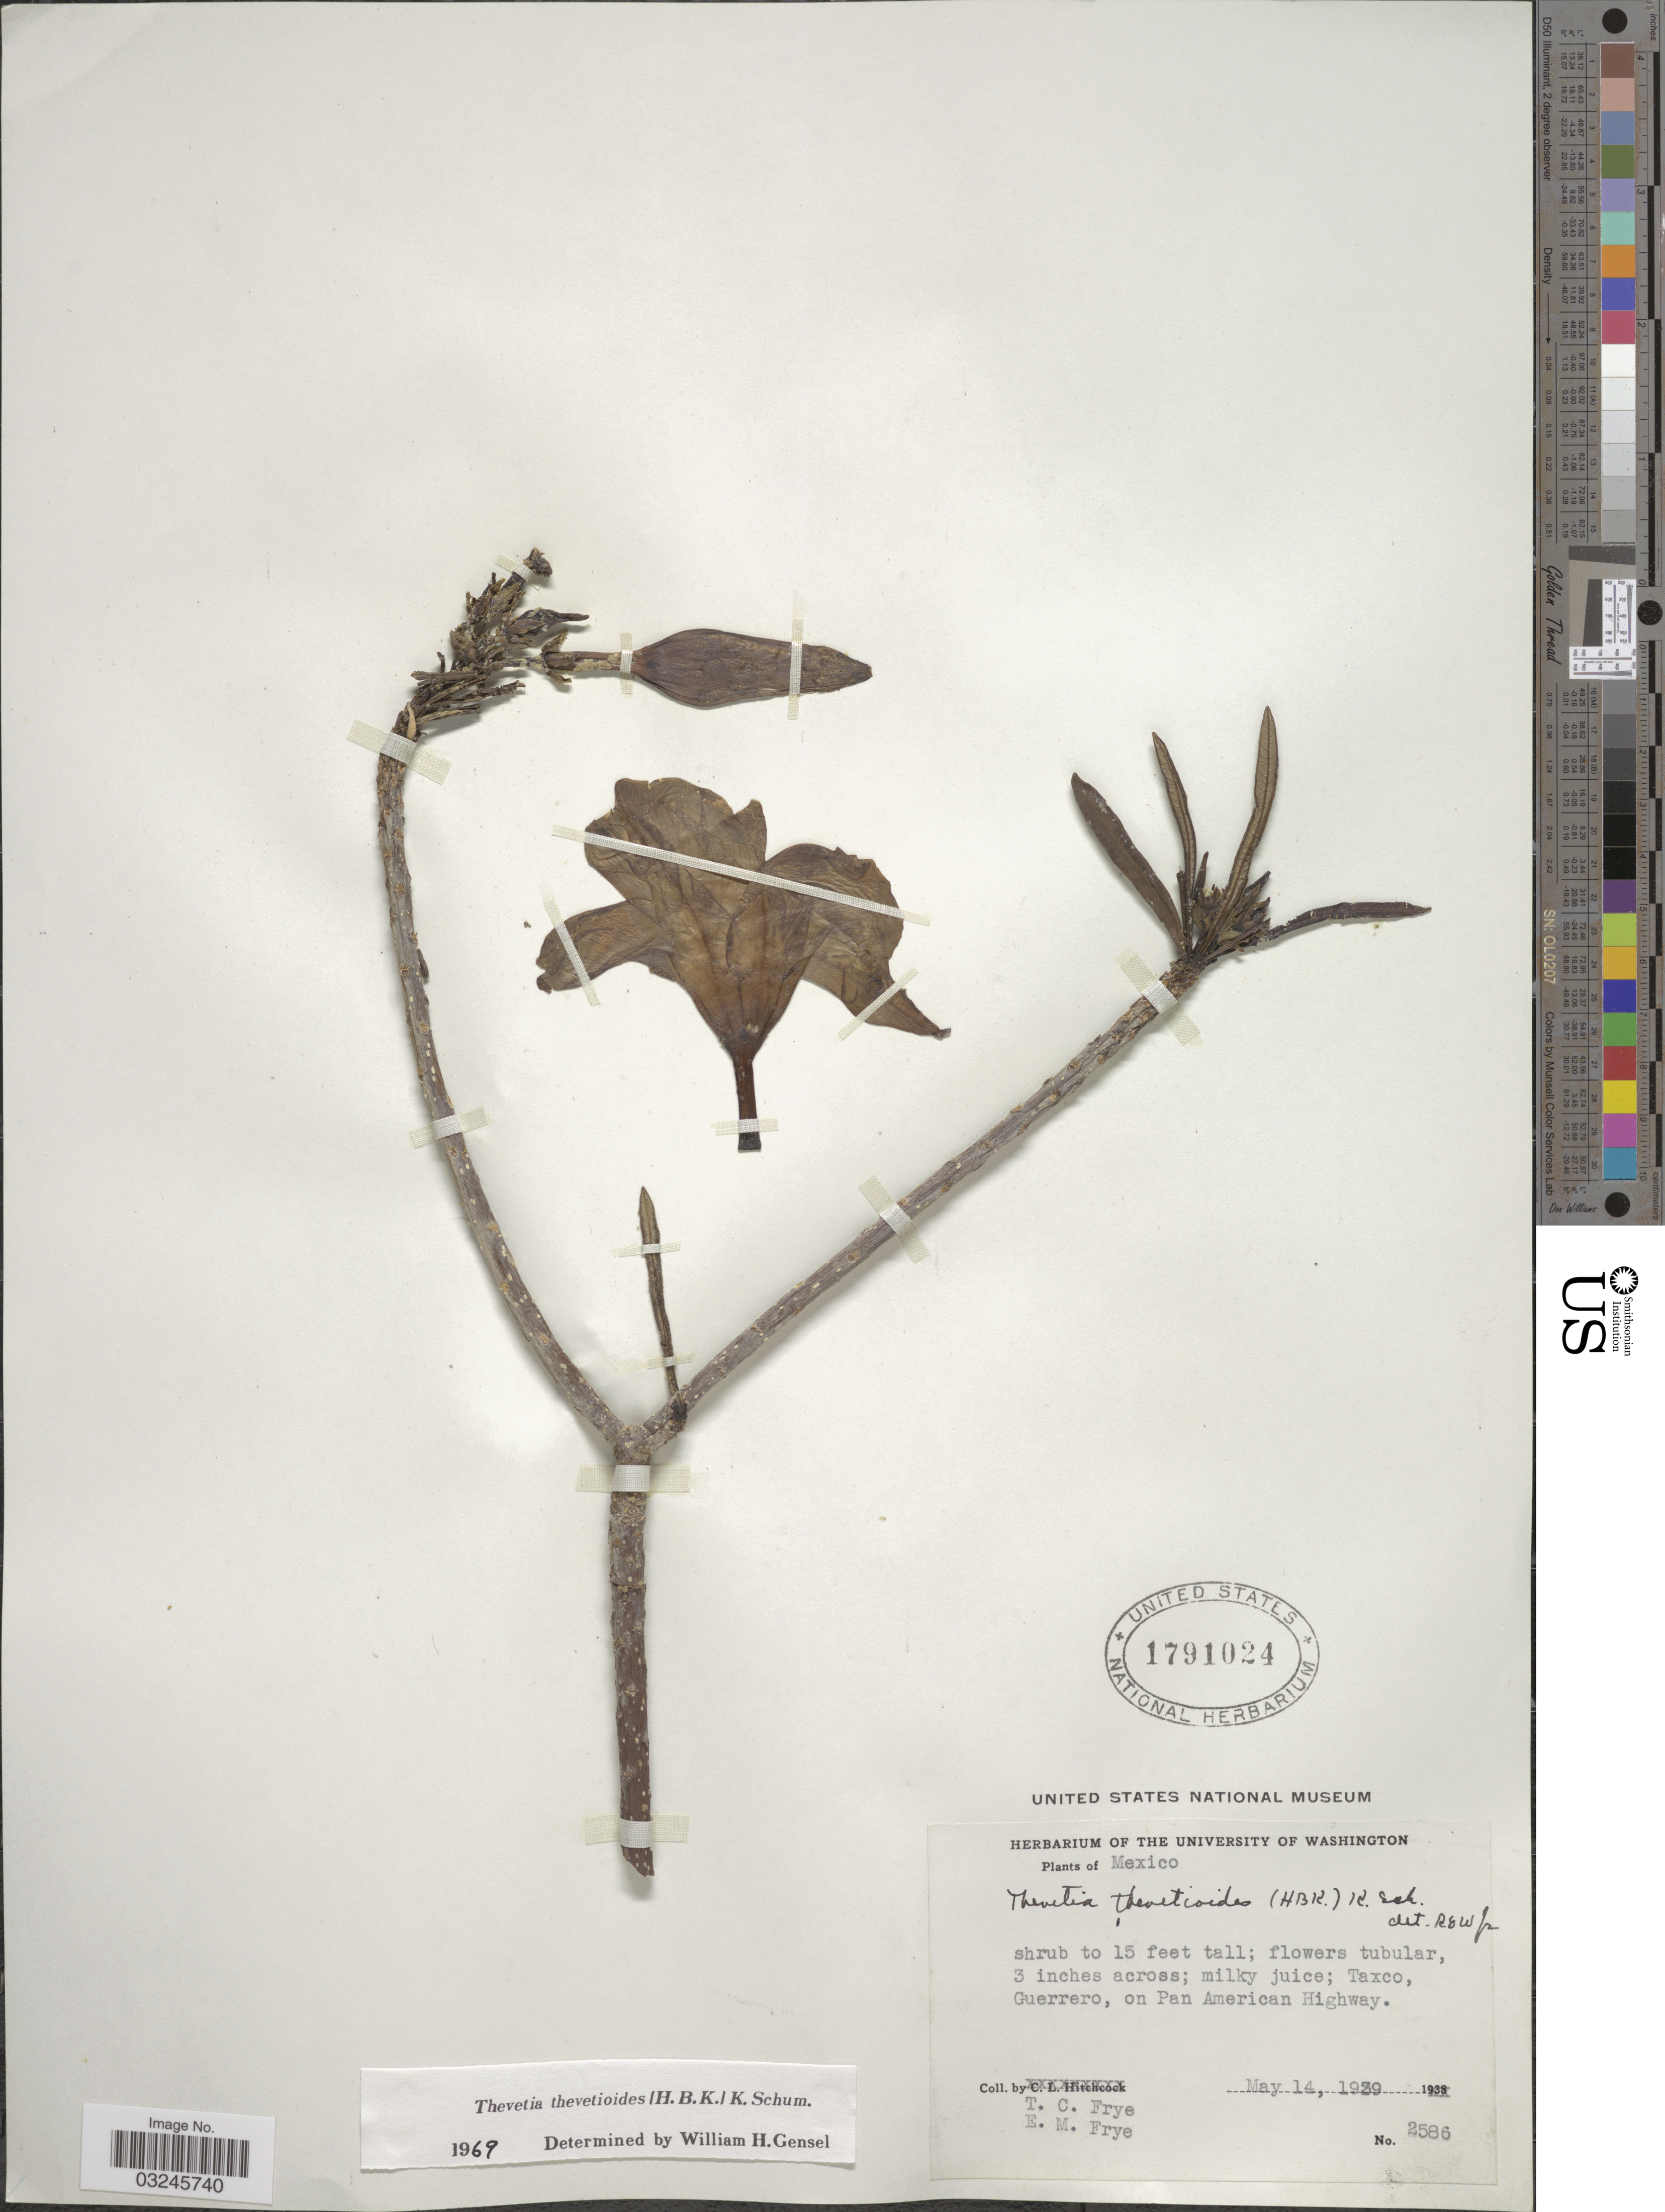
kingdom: Plantae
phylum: Tracheophyta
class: Magnoliopsida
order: Gentianales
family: Apocynaceae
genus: Thevetia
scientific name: Thevetia thevetioides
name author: (Kunth) K. Schum.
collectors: T. C. Frye & E. Frye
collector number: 2586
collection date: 1939-05-14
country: Mexico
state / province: Guerrero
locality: Taxco, Guerrero, on Pan American Highway.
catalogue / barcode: US 1791024